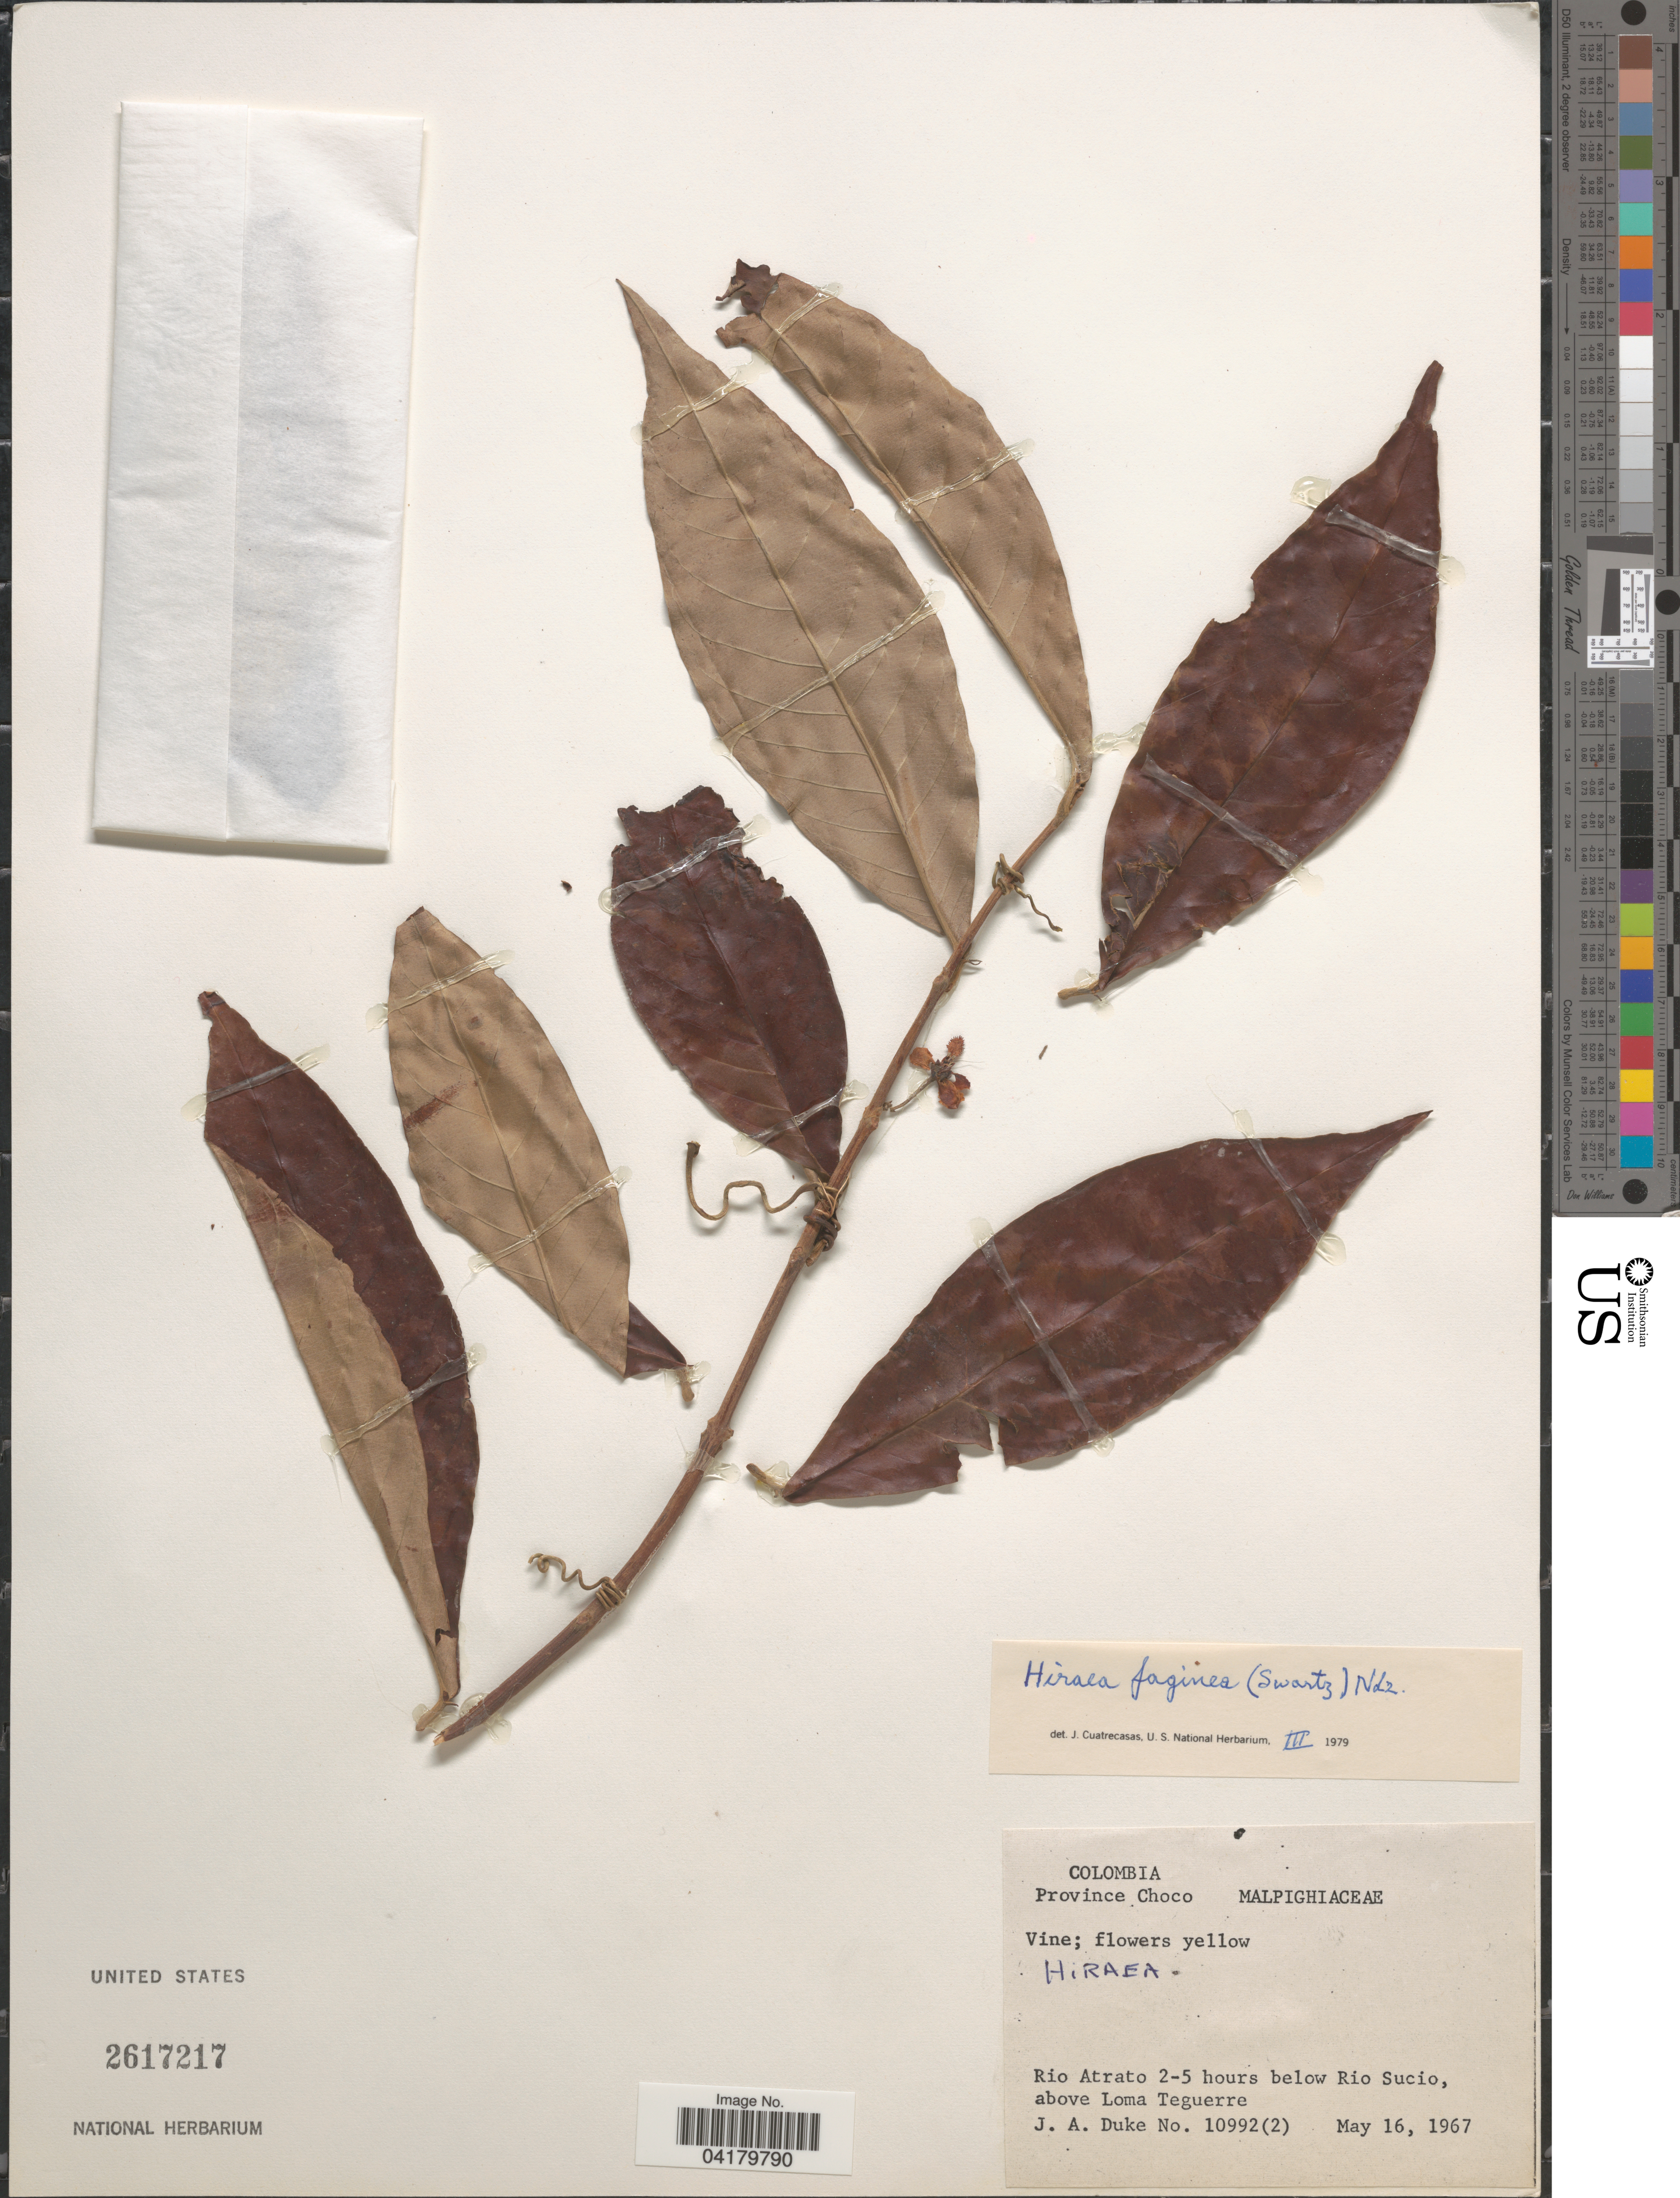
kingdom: Plantae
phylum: Tracheophyta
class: Magnoliopsida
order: Malpighiales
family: Malpighiaceae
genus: Hiraea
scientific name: Hiraea faginea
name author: (Sw.) Nied.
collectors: J. A. Duke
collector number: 10992(2)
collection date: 1967-05-16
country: Colombia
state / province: Chocó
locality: Rio Atrato 2-5 hours below Rio Sucio, above Loma Teguerre.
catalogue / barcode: US 2617217